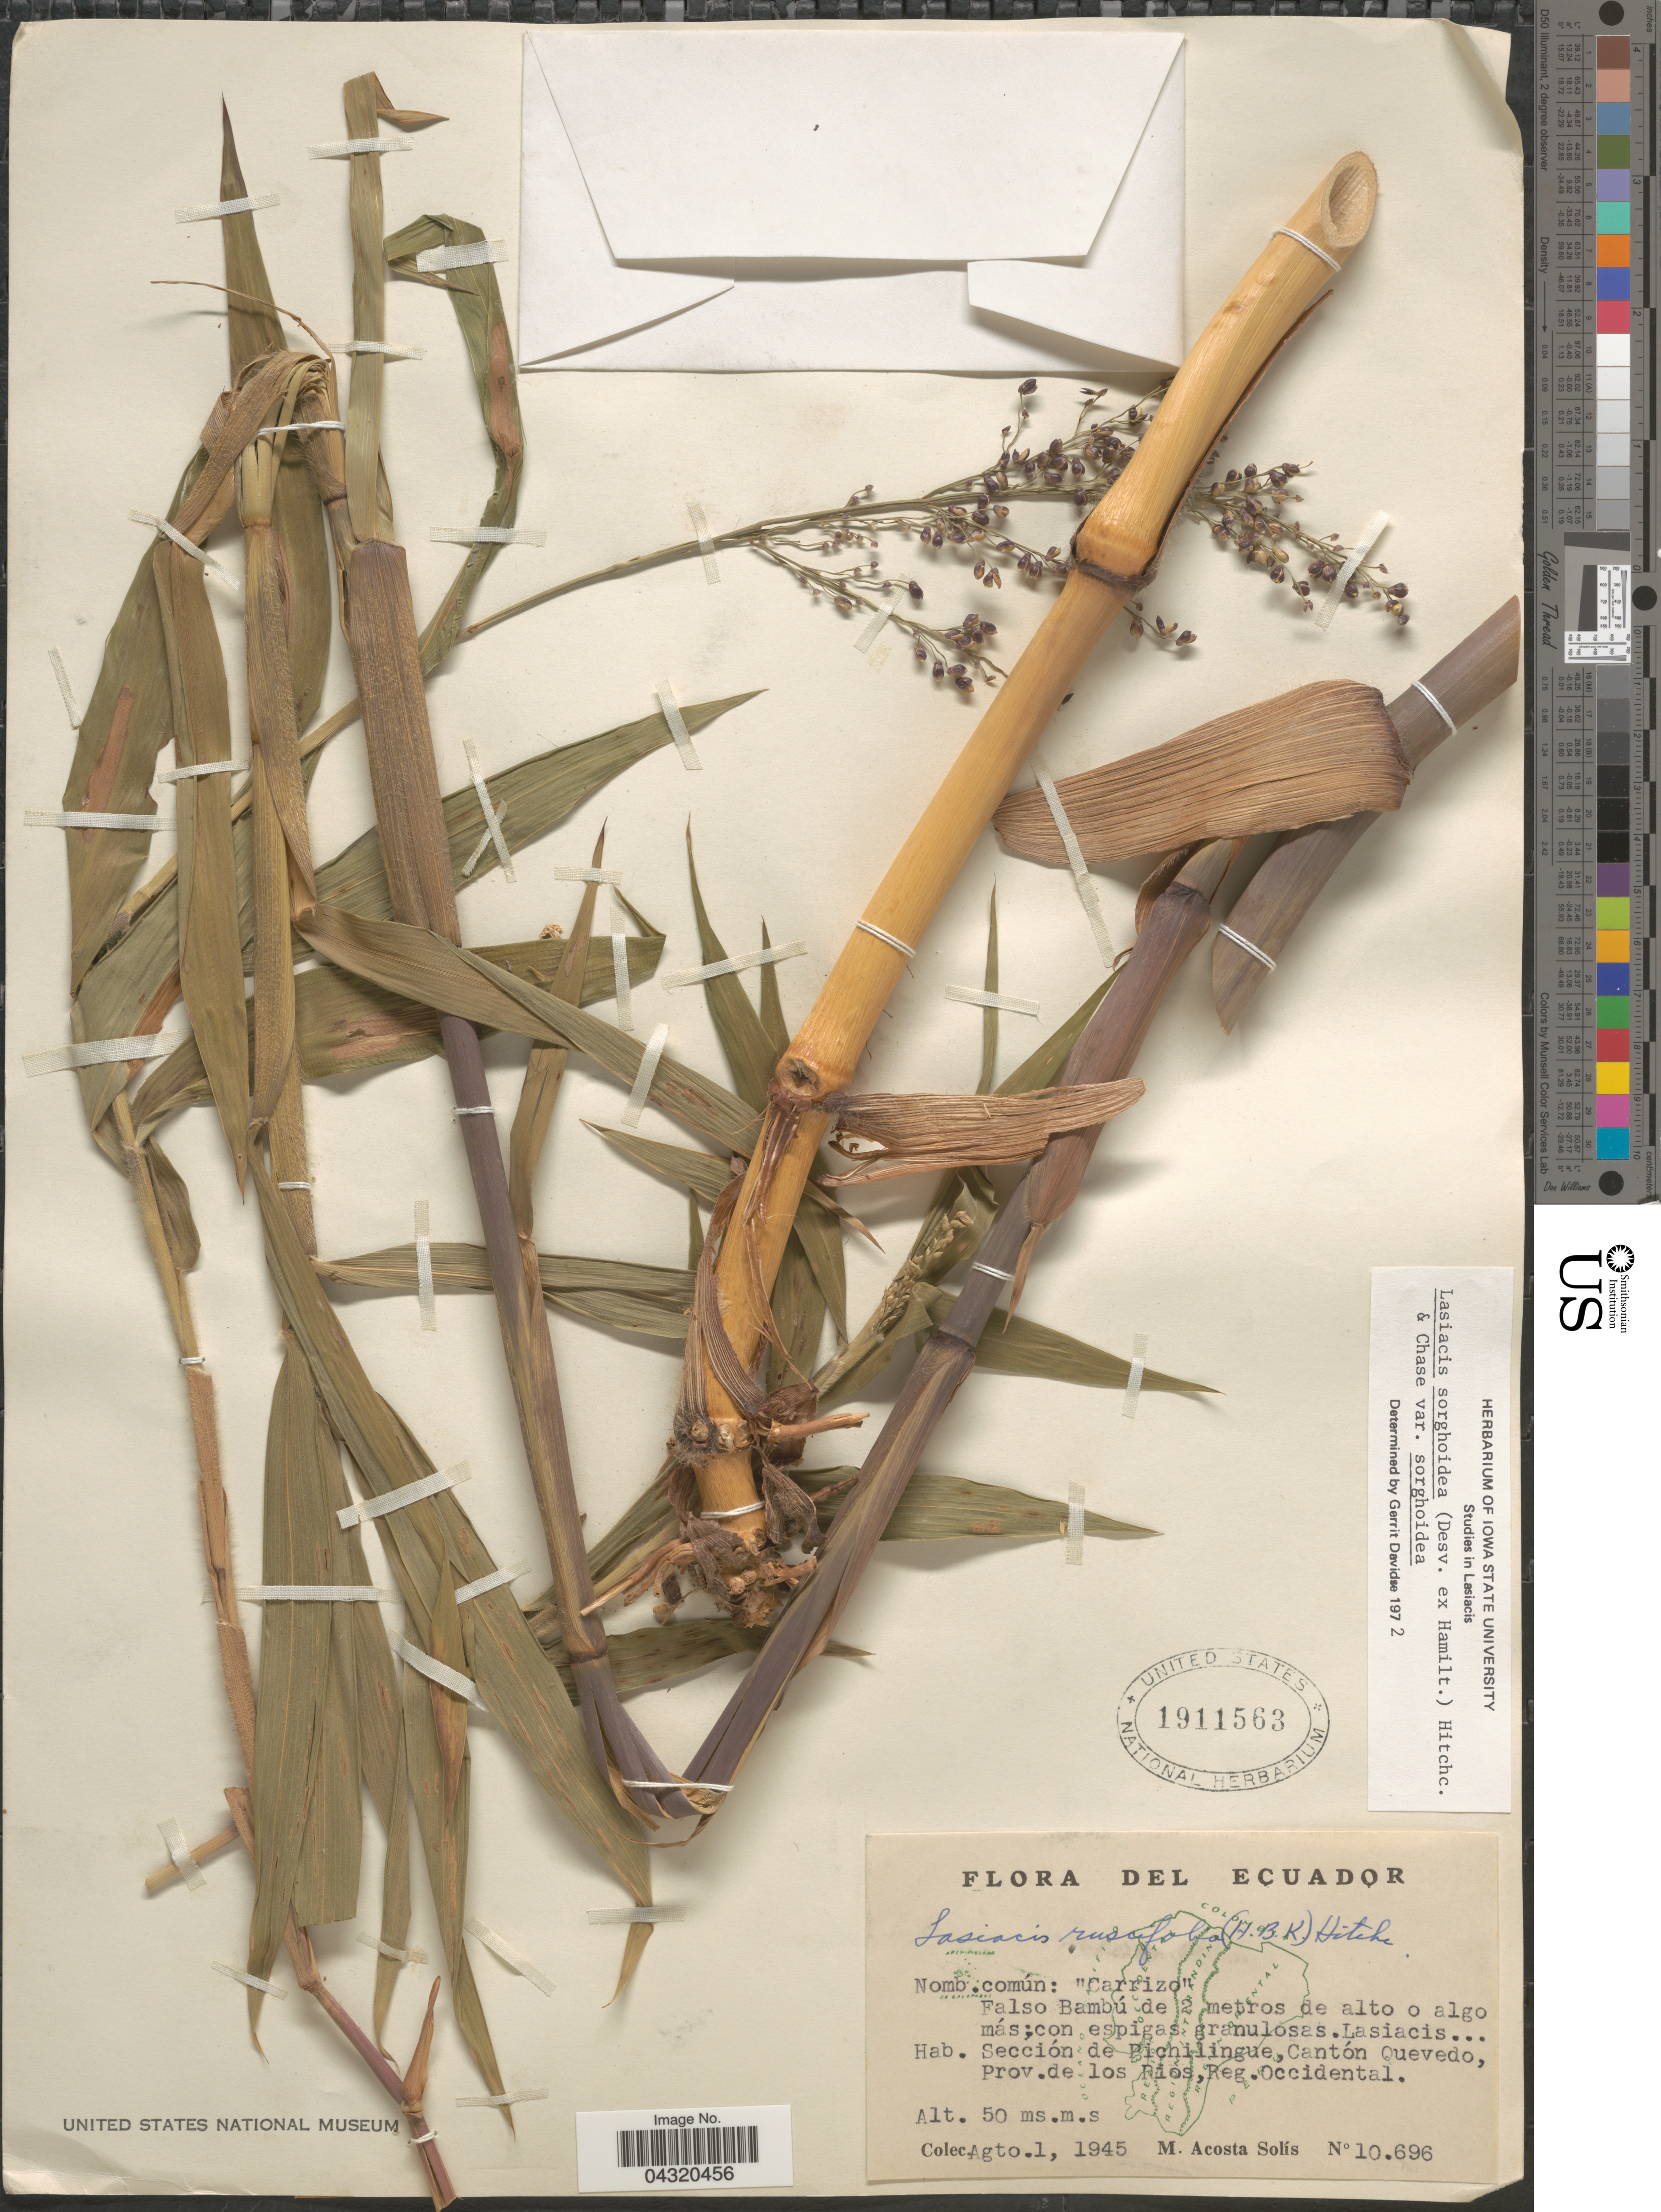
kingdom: Plantae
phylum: Tracheophyta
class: Liliopsida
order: Poales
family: Poaceae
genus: Lasiacis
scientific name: Lasiacis sorghoidea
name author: (Desv. ex Ham.) Hitchc. & Chase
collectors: M. Acosta Solis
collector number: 10696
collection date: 1945-08-01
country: Ecuador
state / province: Los Ríos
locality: Sección de Pichilingue, Cantón Quevedo, Prov. de los Rios, Reg. Occidental.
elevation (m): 50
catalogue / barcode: US 1911563